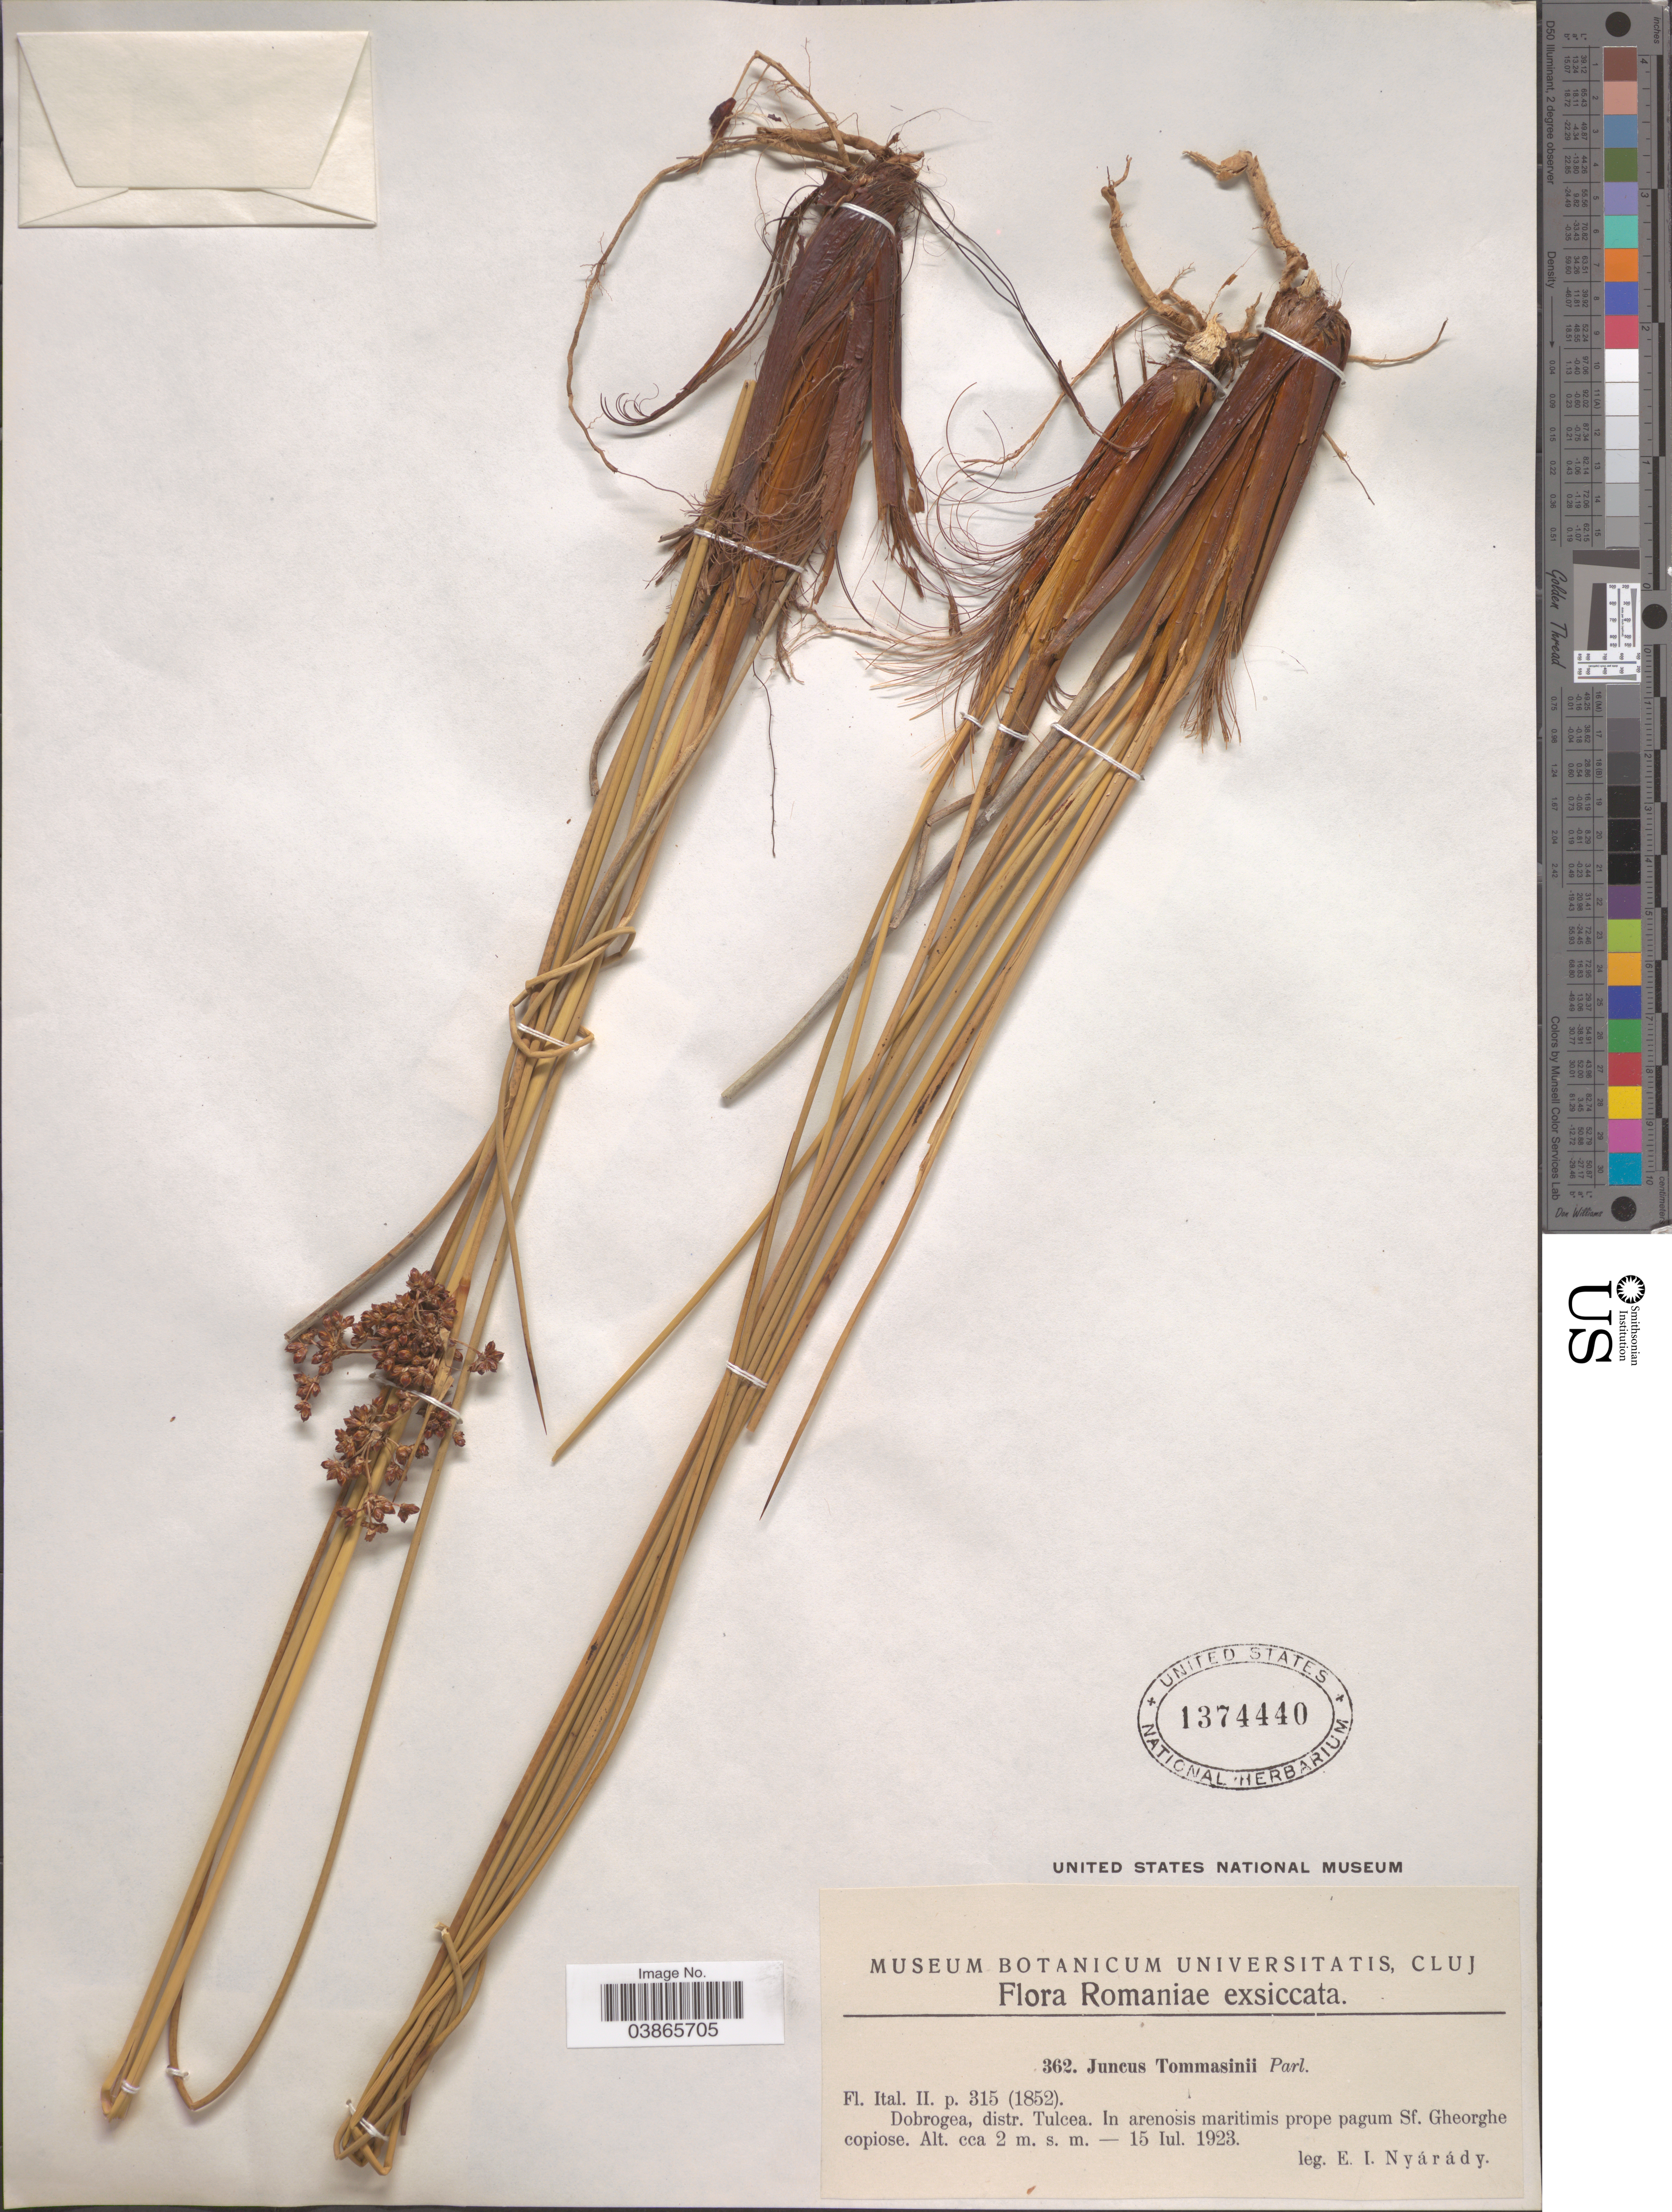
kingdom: Plantae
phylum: Tracheophyta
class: Liliopsida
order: Poales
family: Juncaceae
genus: Juncus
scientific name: Juncus tommasinii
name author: Parl.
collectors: E. Nyárády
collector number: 362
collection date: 1923-07-15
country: Romania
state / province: Tulcea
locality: Dobrogea, distr. Tulcea. Prope pagum Sf. Gheorghe copiose.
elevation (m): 2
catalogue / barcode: US 1374440